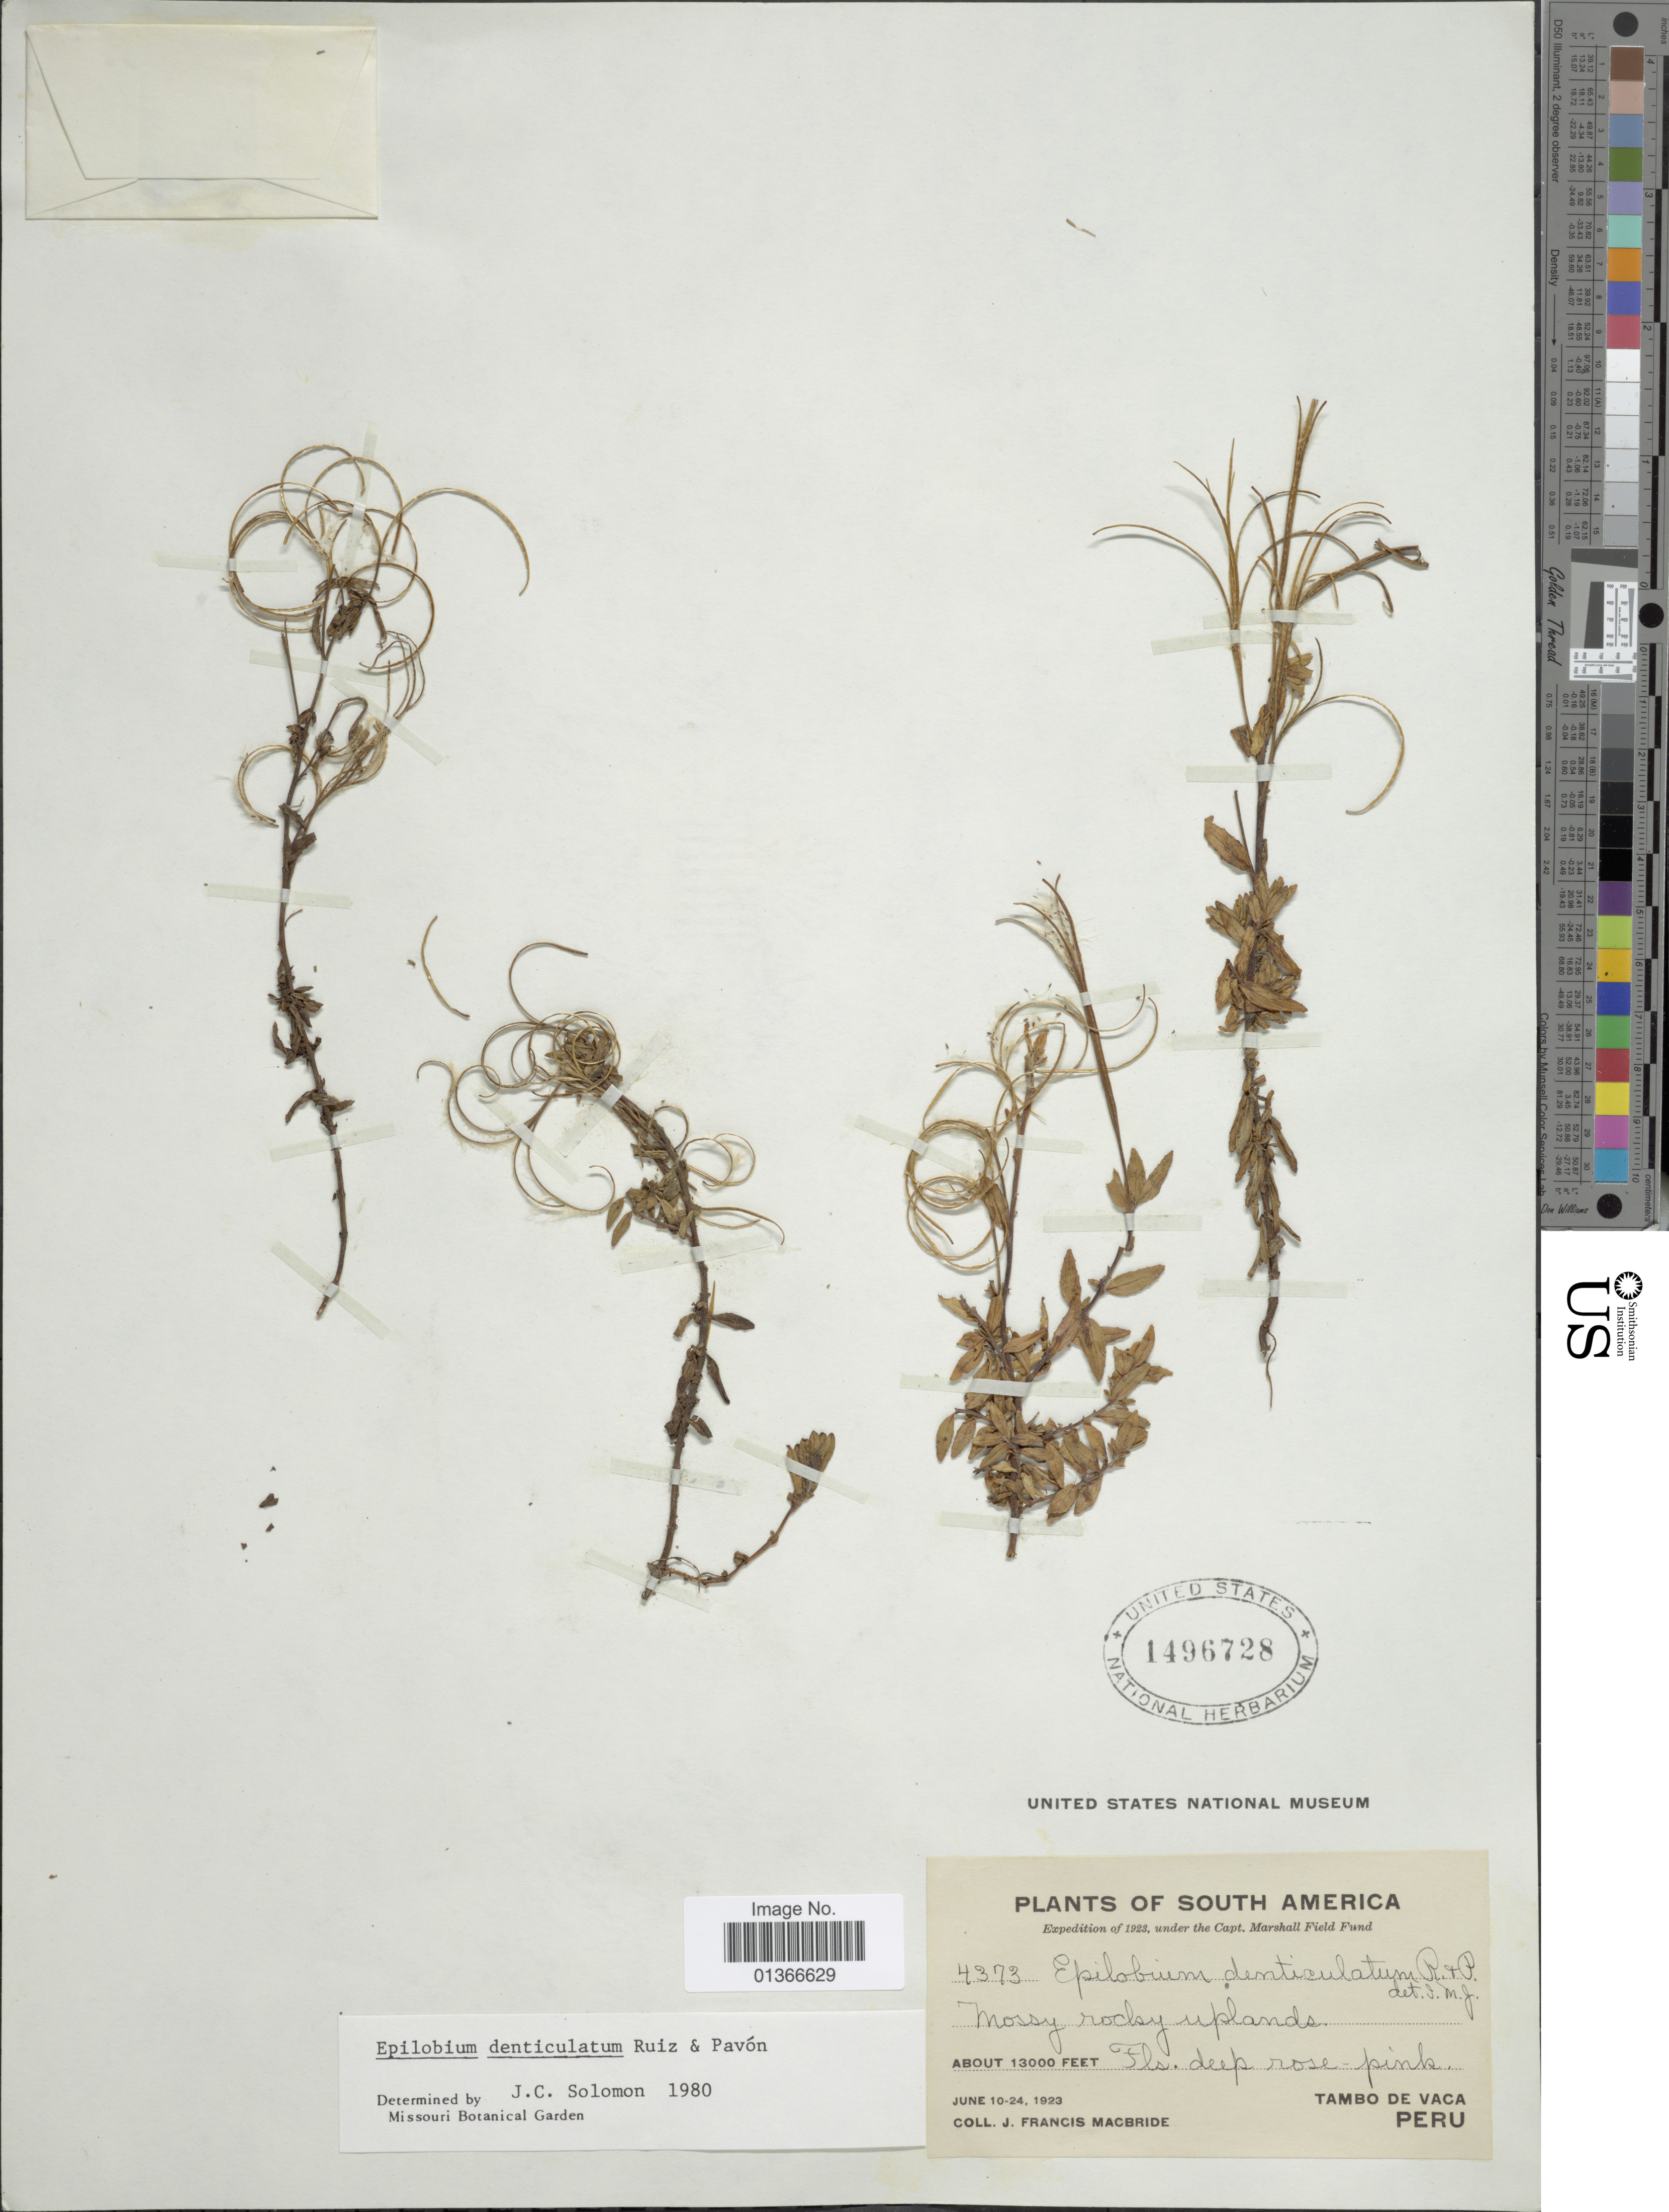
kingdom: Plantae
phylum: Tracheophyta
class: Magnoliopsida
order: Myrtales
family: Onagraceae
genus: Epilobium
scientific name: Epilobium denticulatum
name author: Ruiz & Pav.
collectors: J. F. Macbride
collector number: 4373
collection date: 1923-06-10/1923-06-24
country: Peru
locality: Tambo de Vaca.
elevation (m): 3962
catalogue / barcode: US 1496728